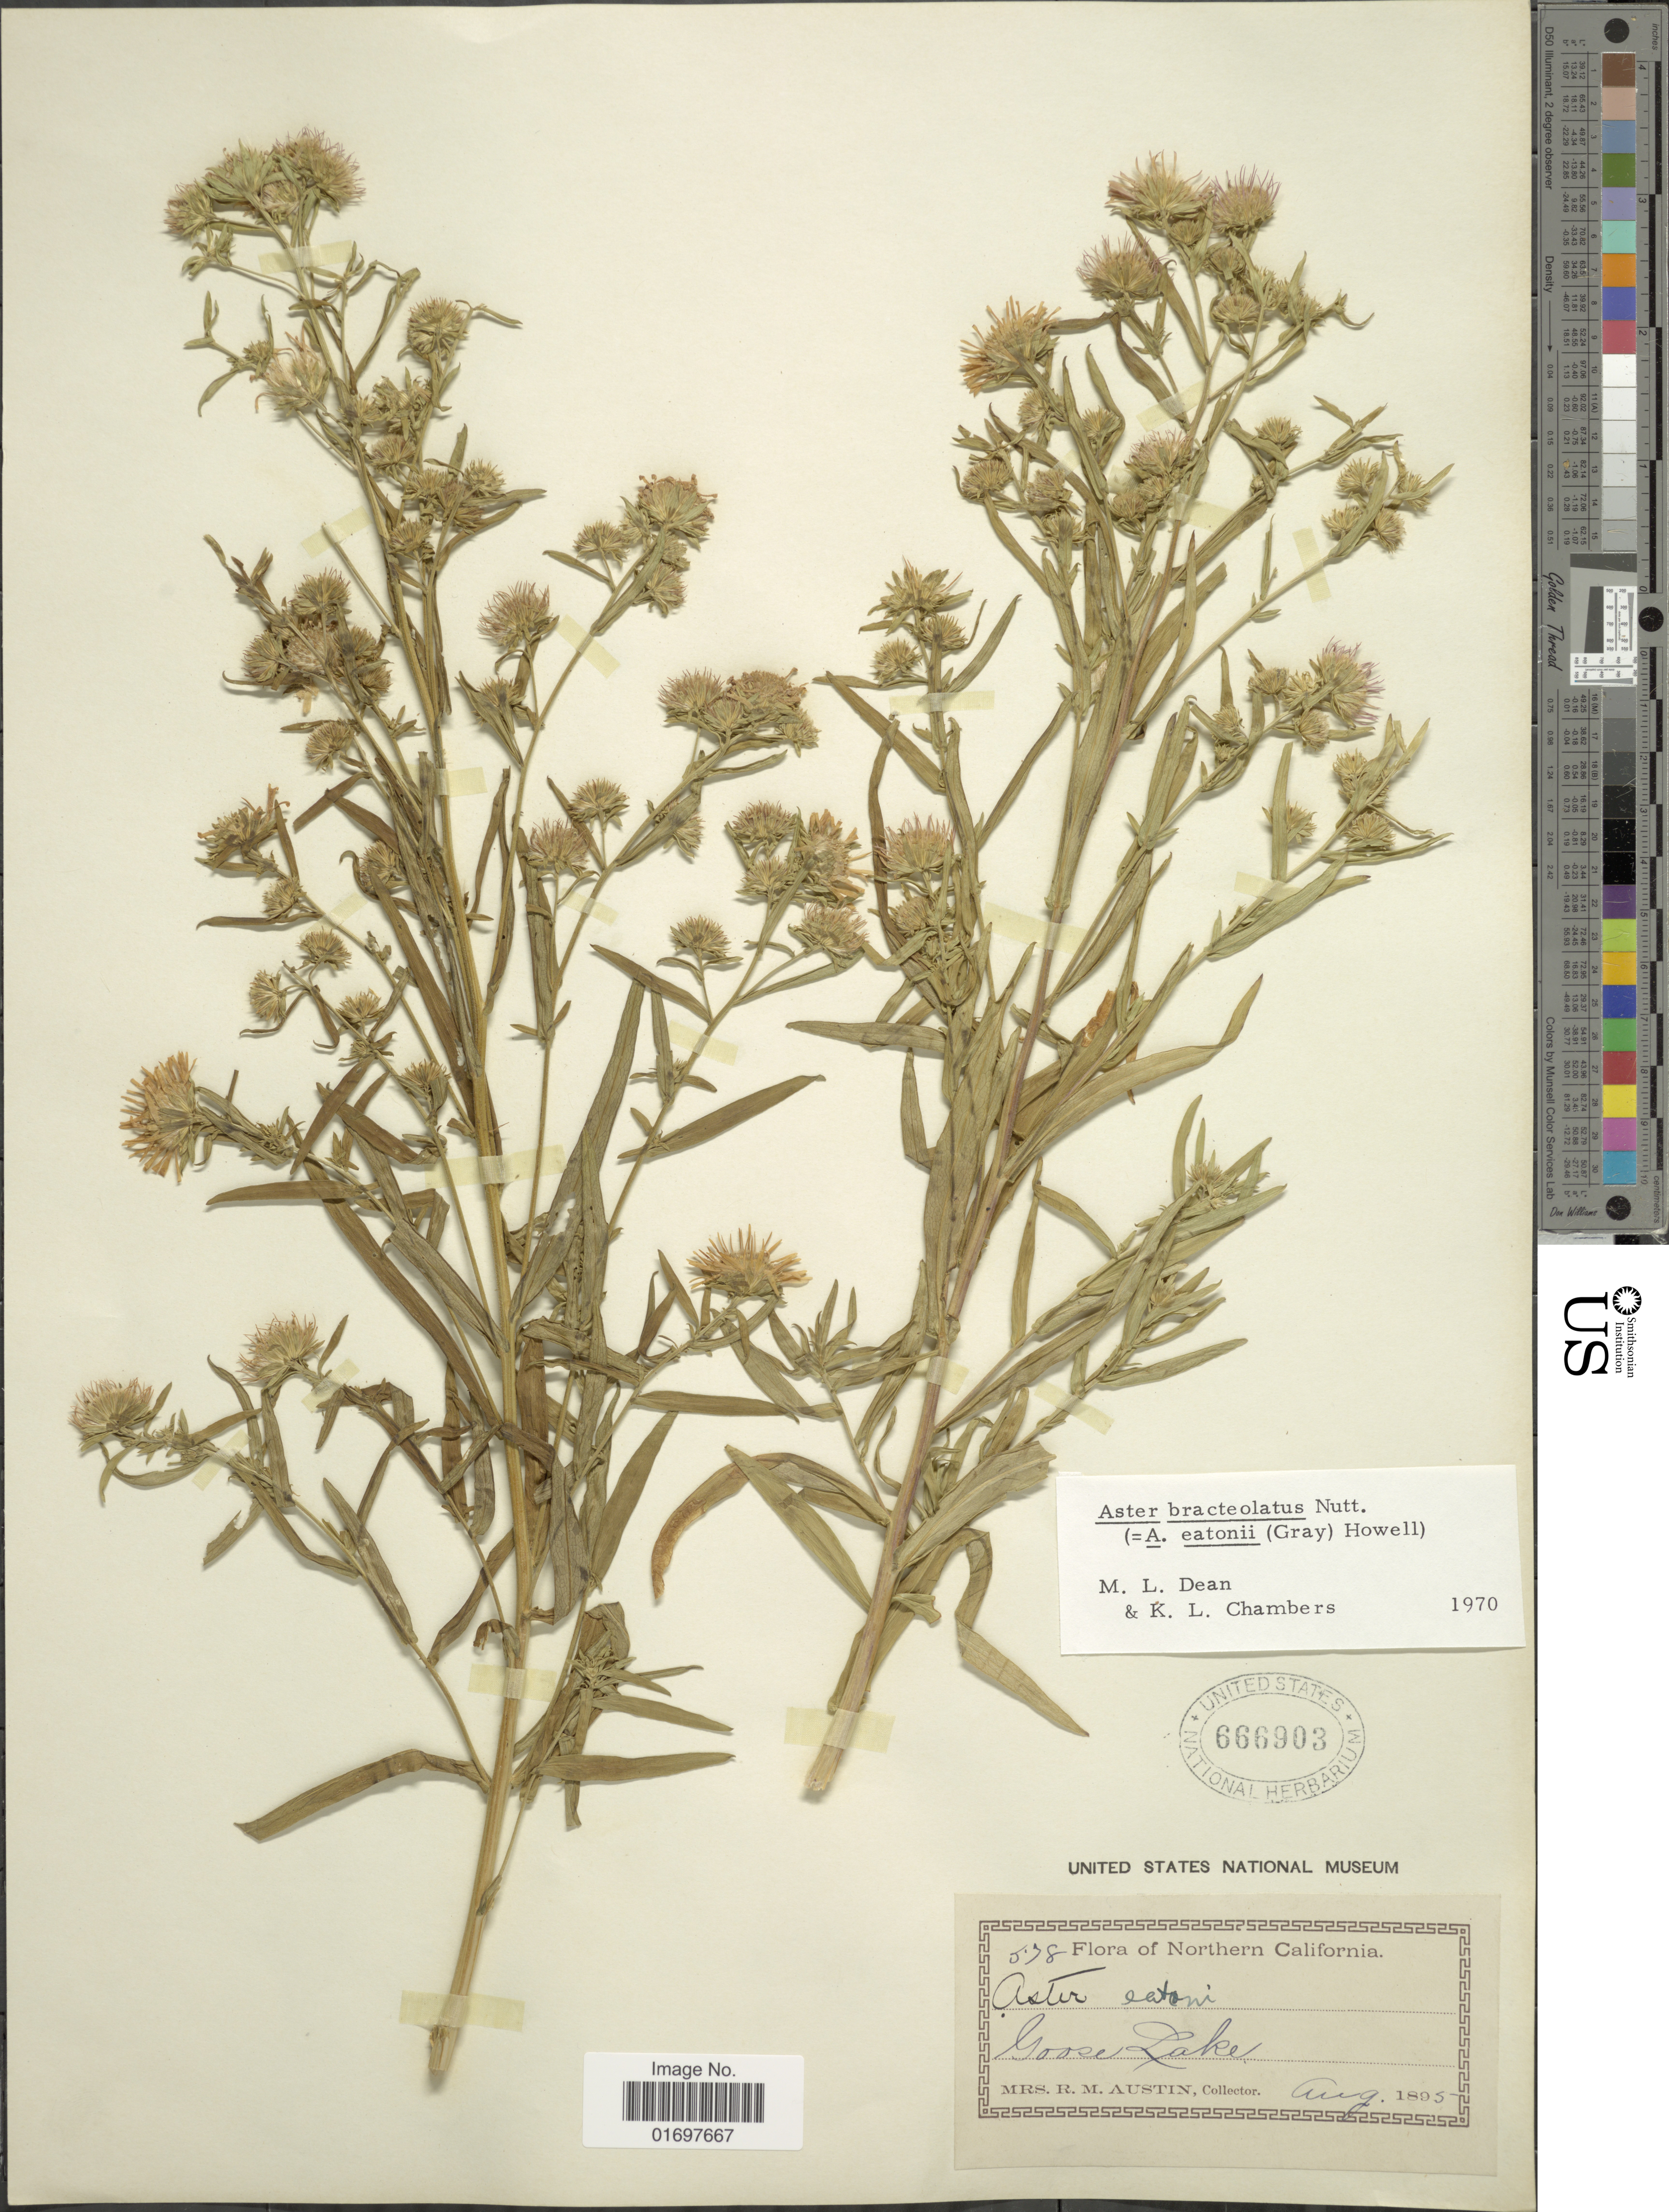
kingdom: Plantae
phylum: Tracheophyta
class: Magnoliopsida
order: Asterales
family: Asteraceae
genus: Symphyotrichum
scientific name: Symphyotrichum bracteolatum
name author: (Nutt.) G.L. Nesom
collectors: R. Austin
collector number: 578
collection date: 1895-08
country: United States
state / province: California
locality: Goose Lake, Northern California.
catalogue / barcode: US 666903